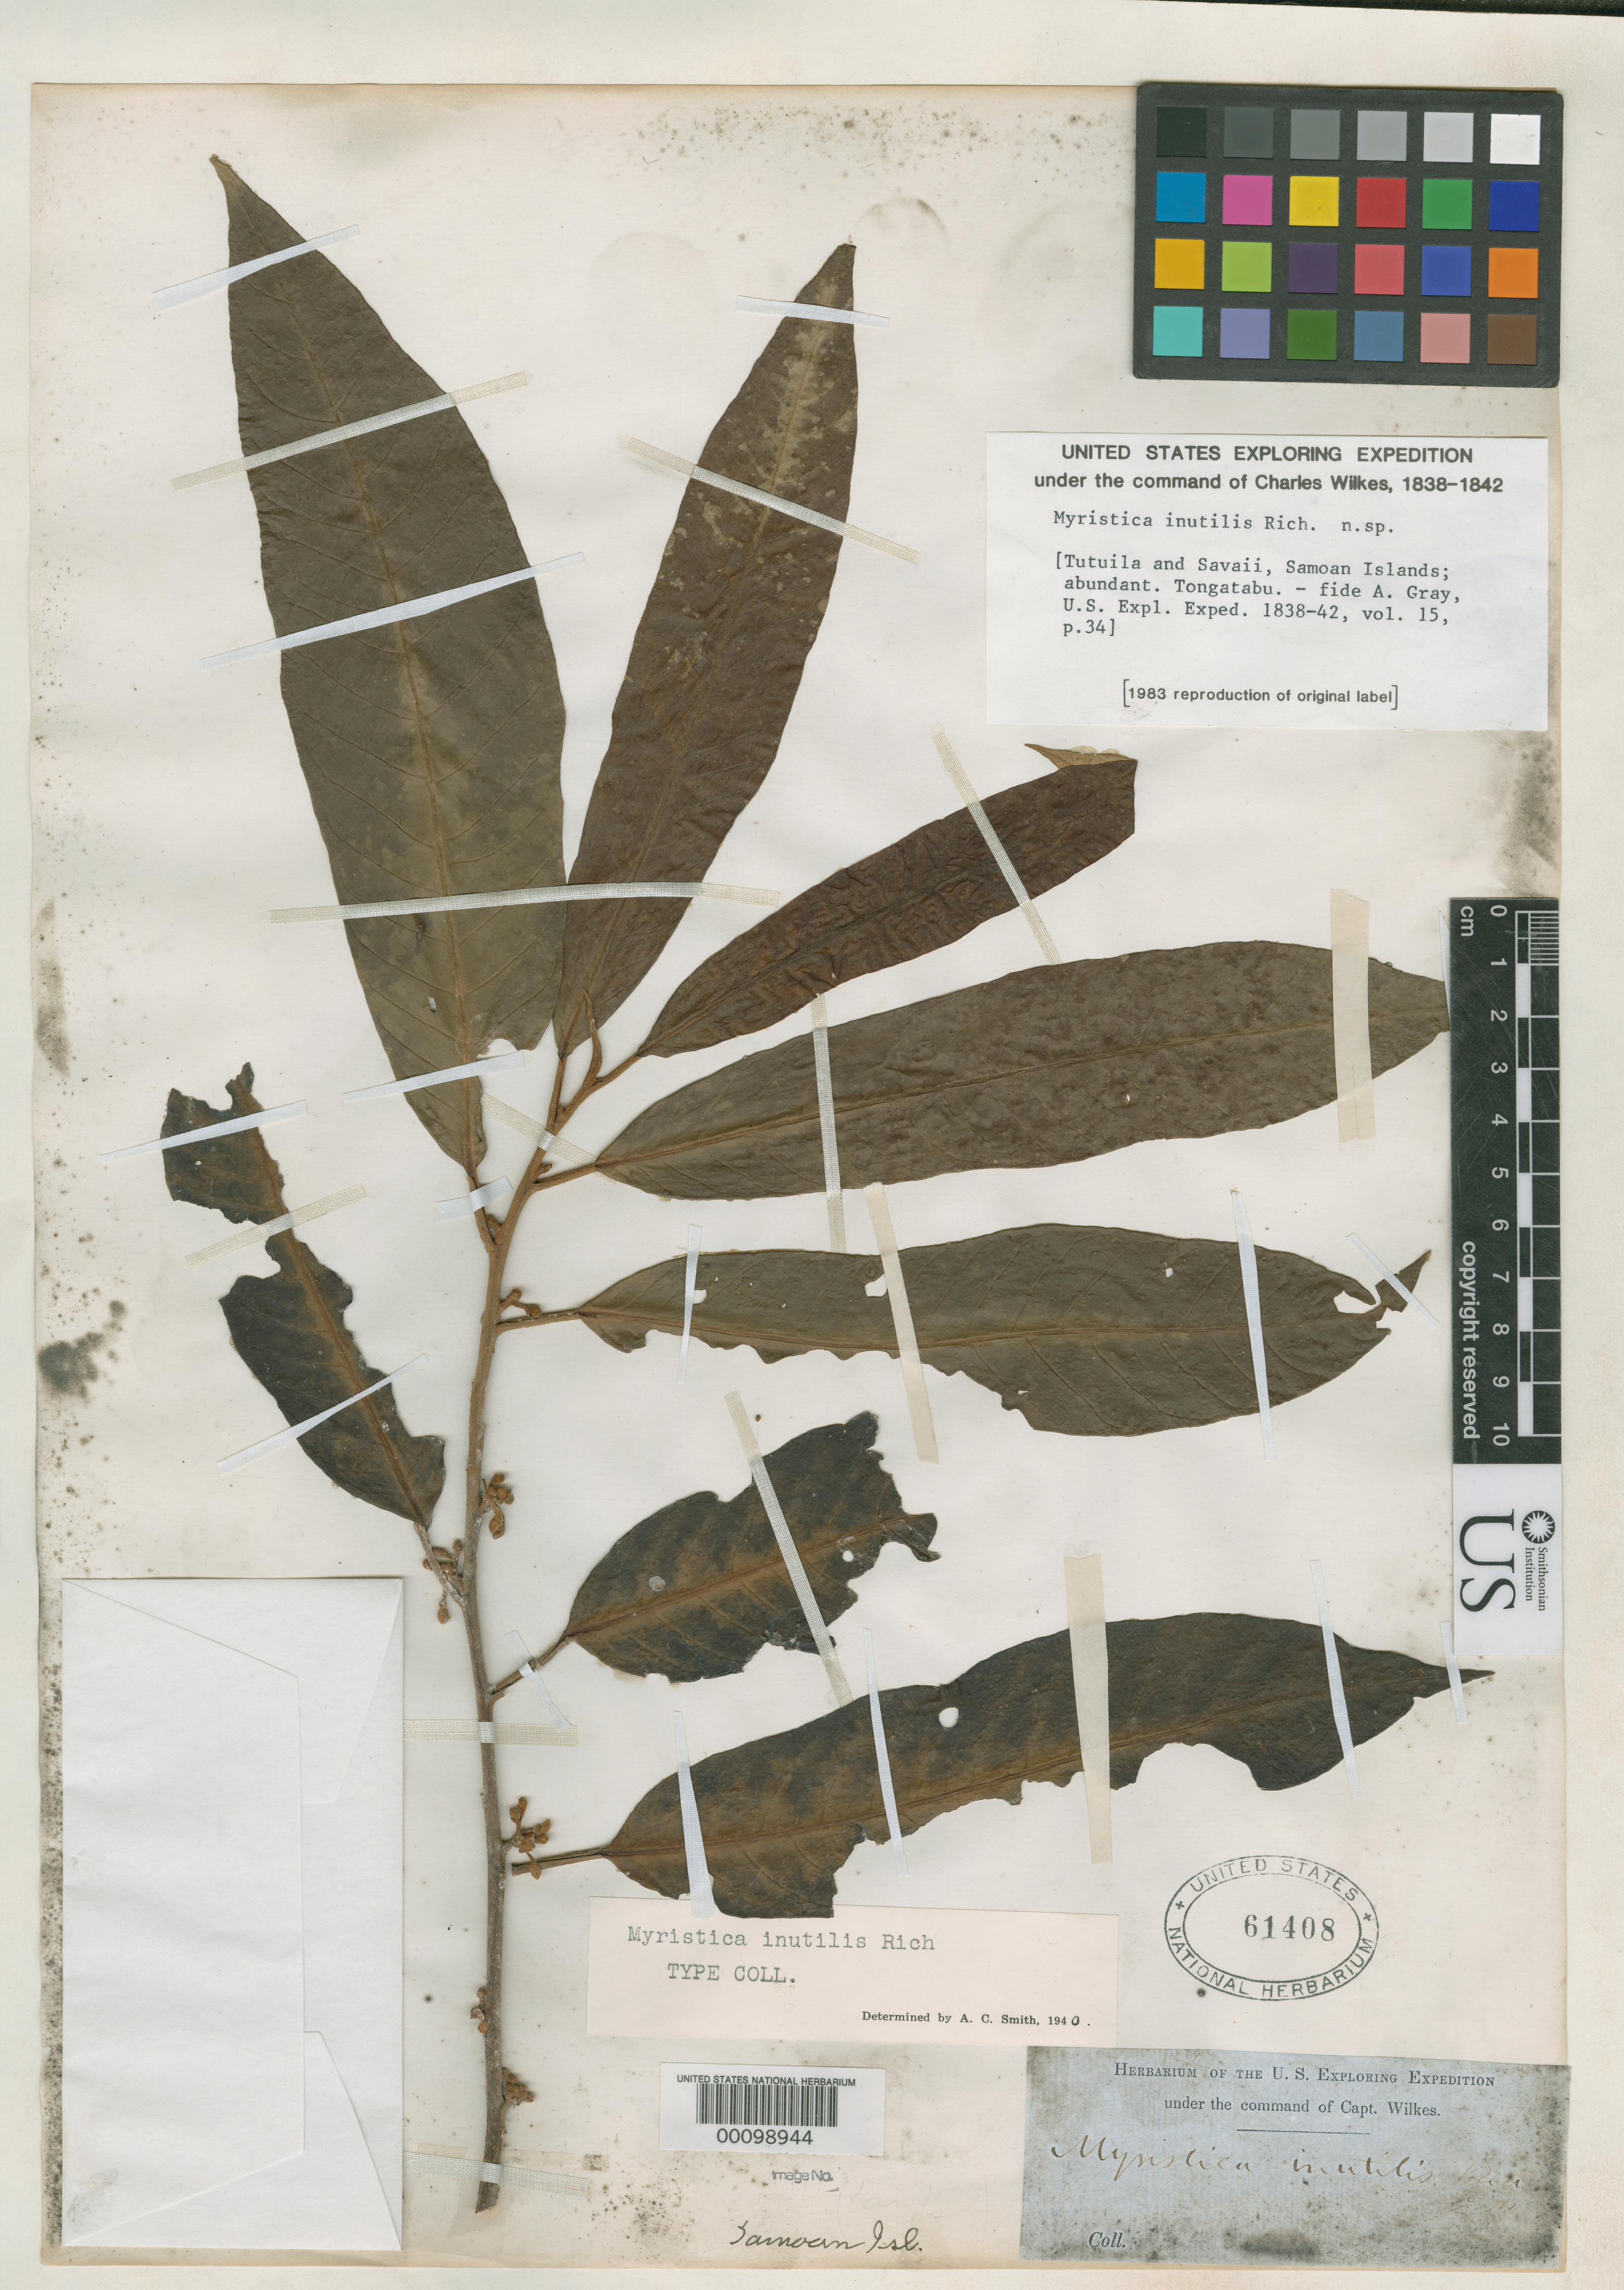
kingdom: Plantae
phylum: Tracheophyta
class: Magnoliopsida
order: Magnoliales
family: Myristicaceae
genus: Myristica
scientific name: Myristica inutilis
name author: W.P. Rich ex A. Gray in Wilkes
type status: Syntype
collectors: Wilkes Explor. Exped.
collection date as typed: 1838 to -- --- 1842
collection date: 1838/1842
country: American Samoa / Samoa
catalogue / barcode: US 61408